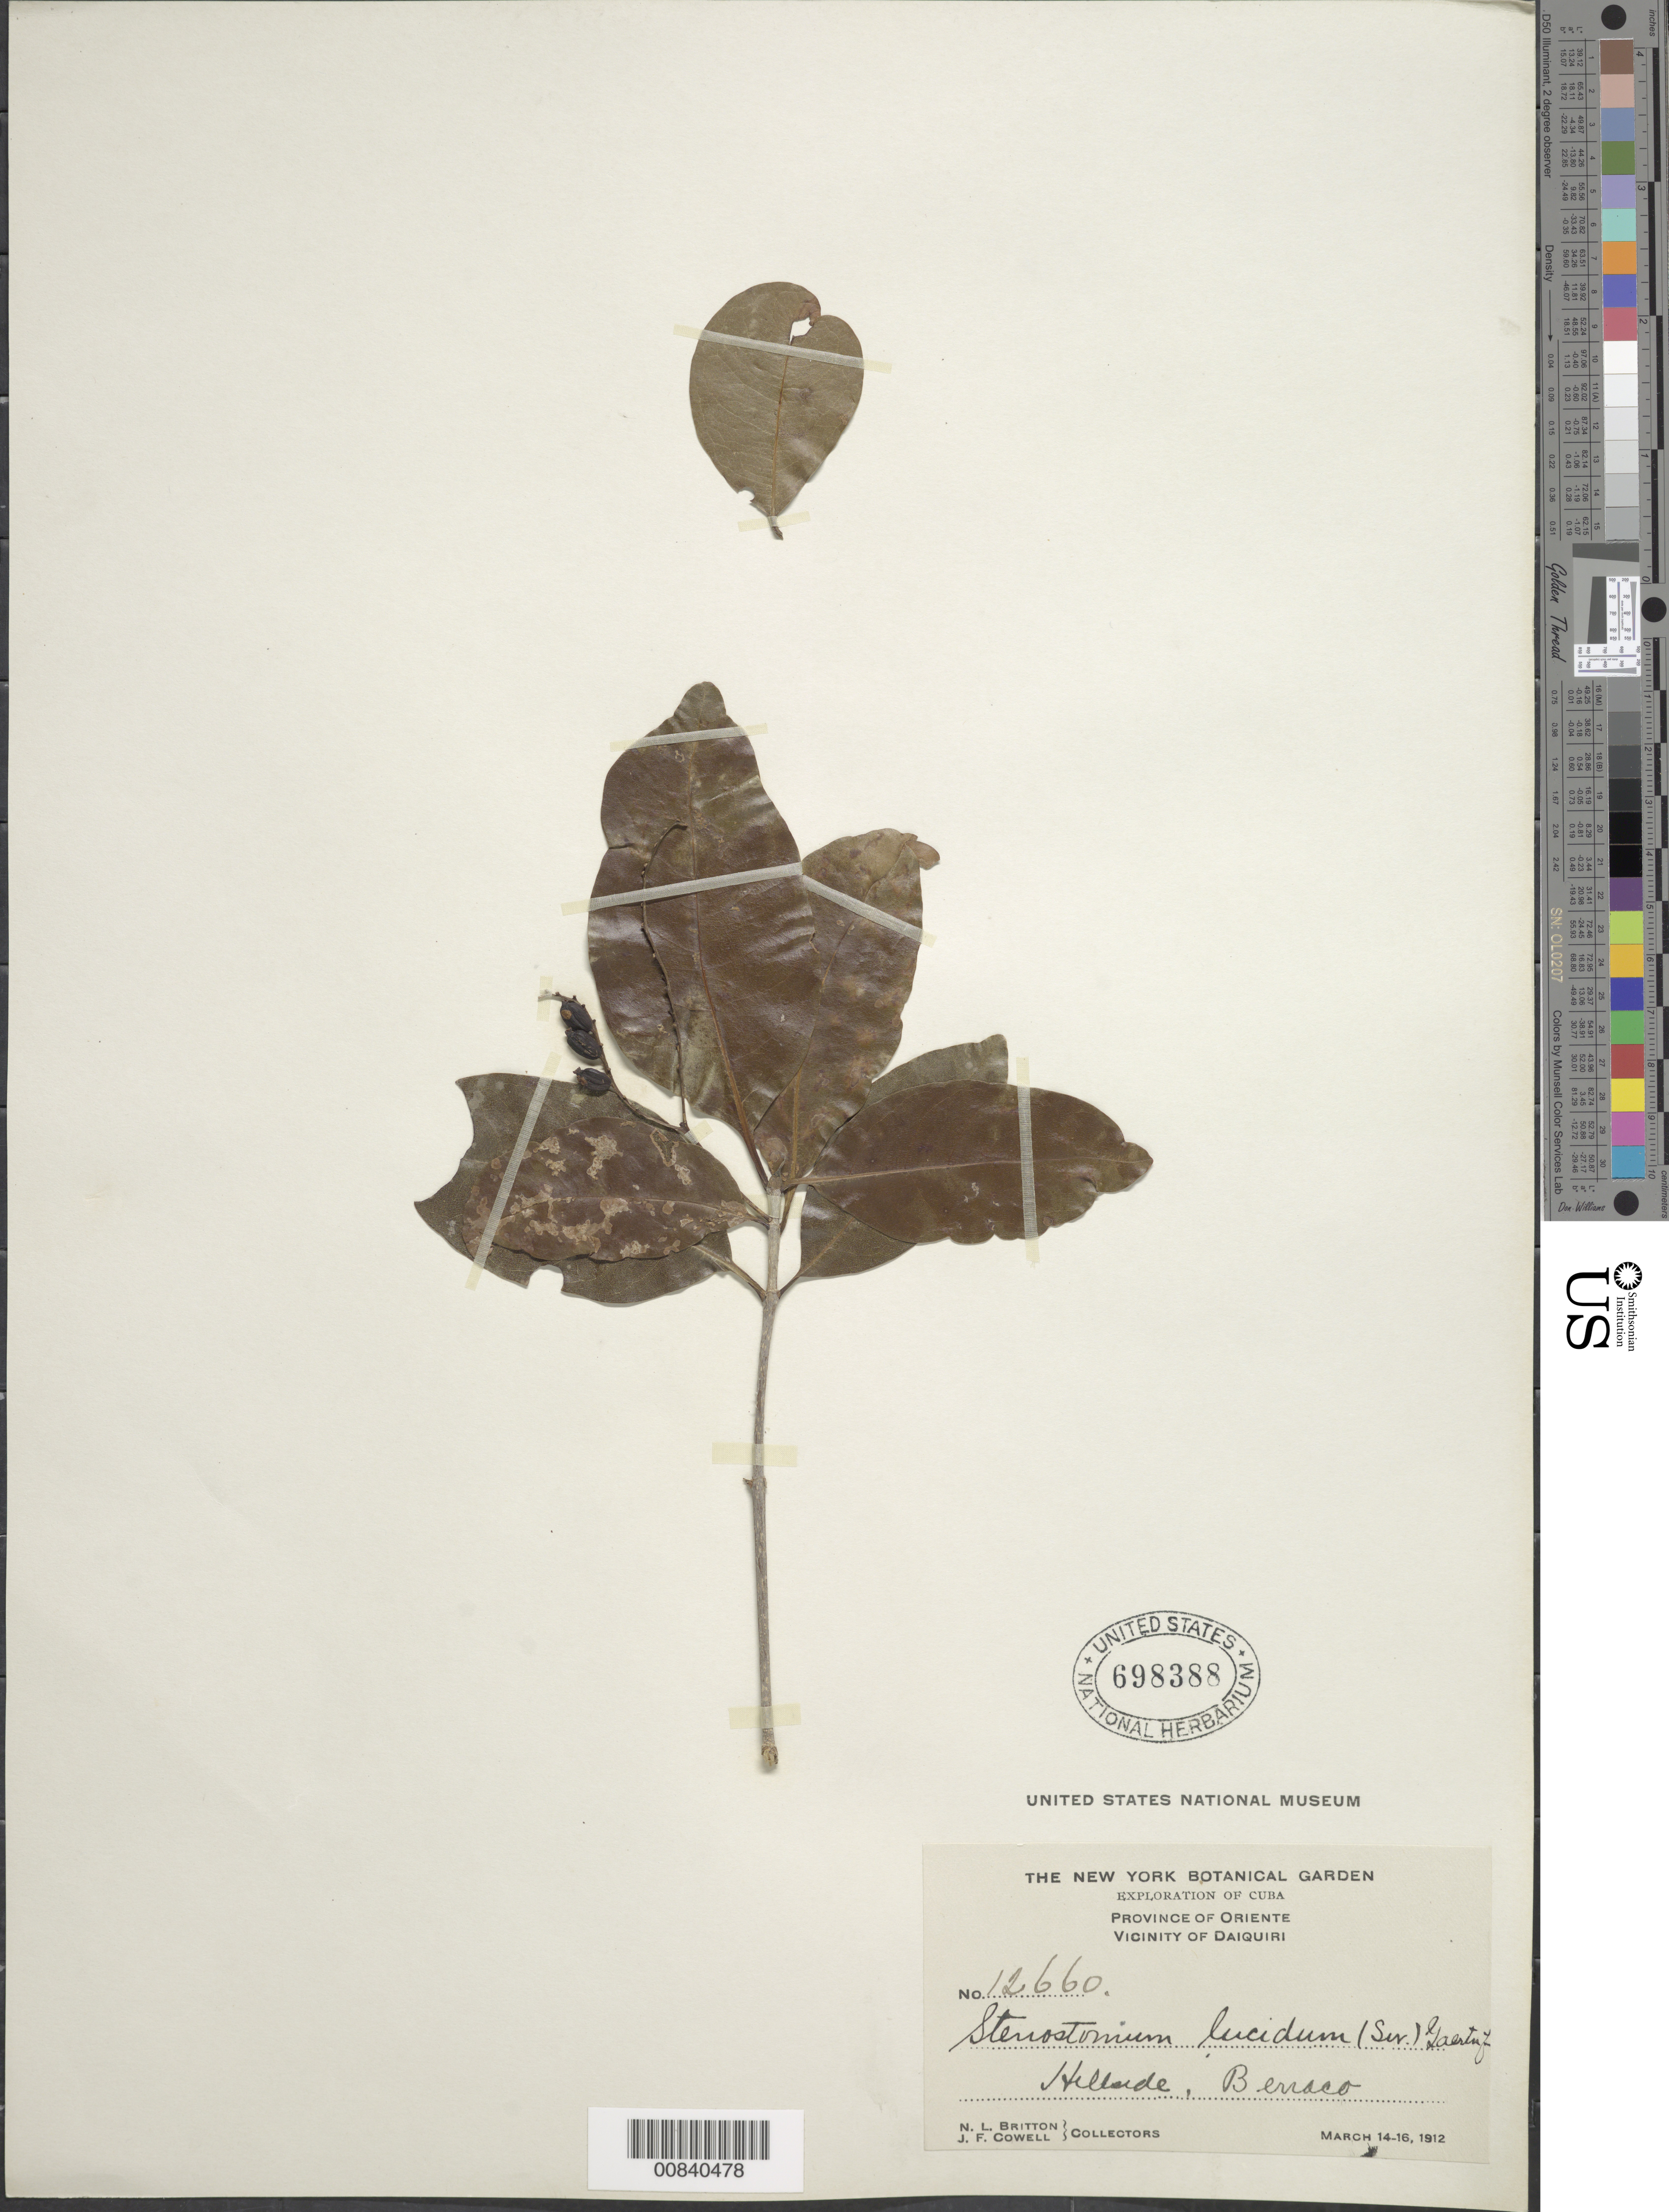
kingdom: Plantae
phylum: Tracheophyta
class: Magnoliopsida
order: Gentianales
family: Rubiaceae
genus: Stenostomum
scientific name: Stenostomum lucidum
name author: (Sw.) C.F. Gaertn.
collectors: N. Britton & J. F. Cowell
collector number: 12660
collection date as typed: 14 Mar 1912 to 16 Mar 1912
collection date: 1912-03-14/1912-03-16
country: Cuba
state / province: Oriente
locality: Berraco. Vicinity of Daiquiri.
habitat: Hillside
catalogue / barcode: US 698388